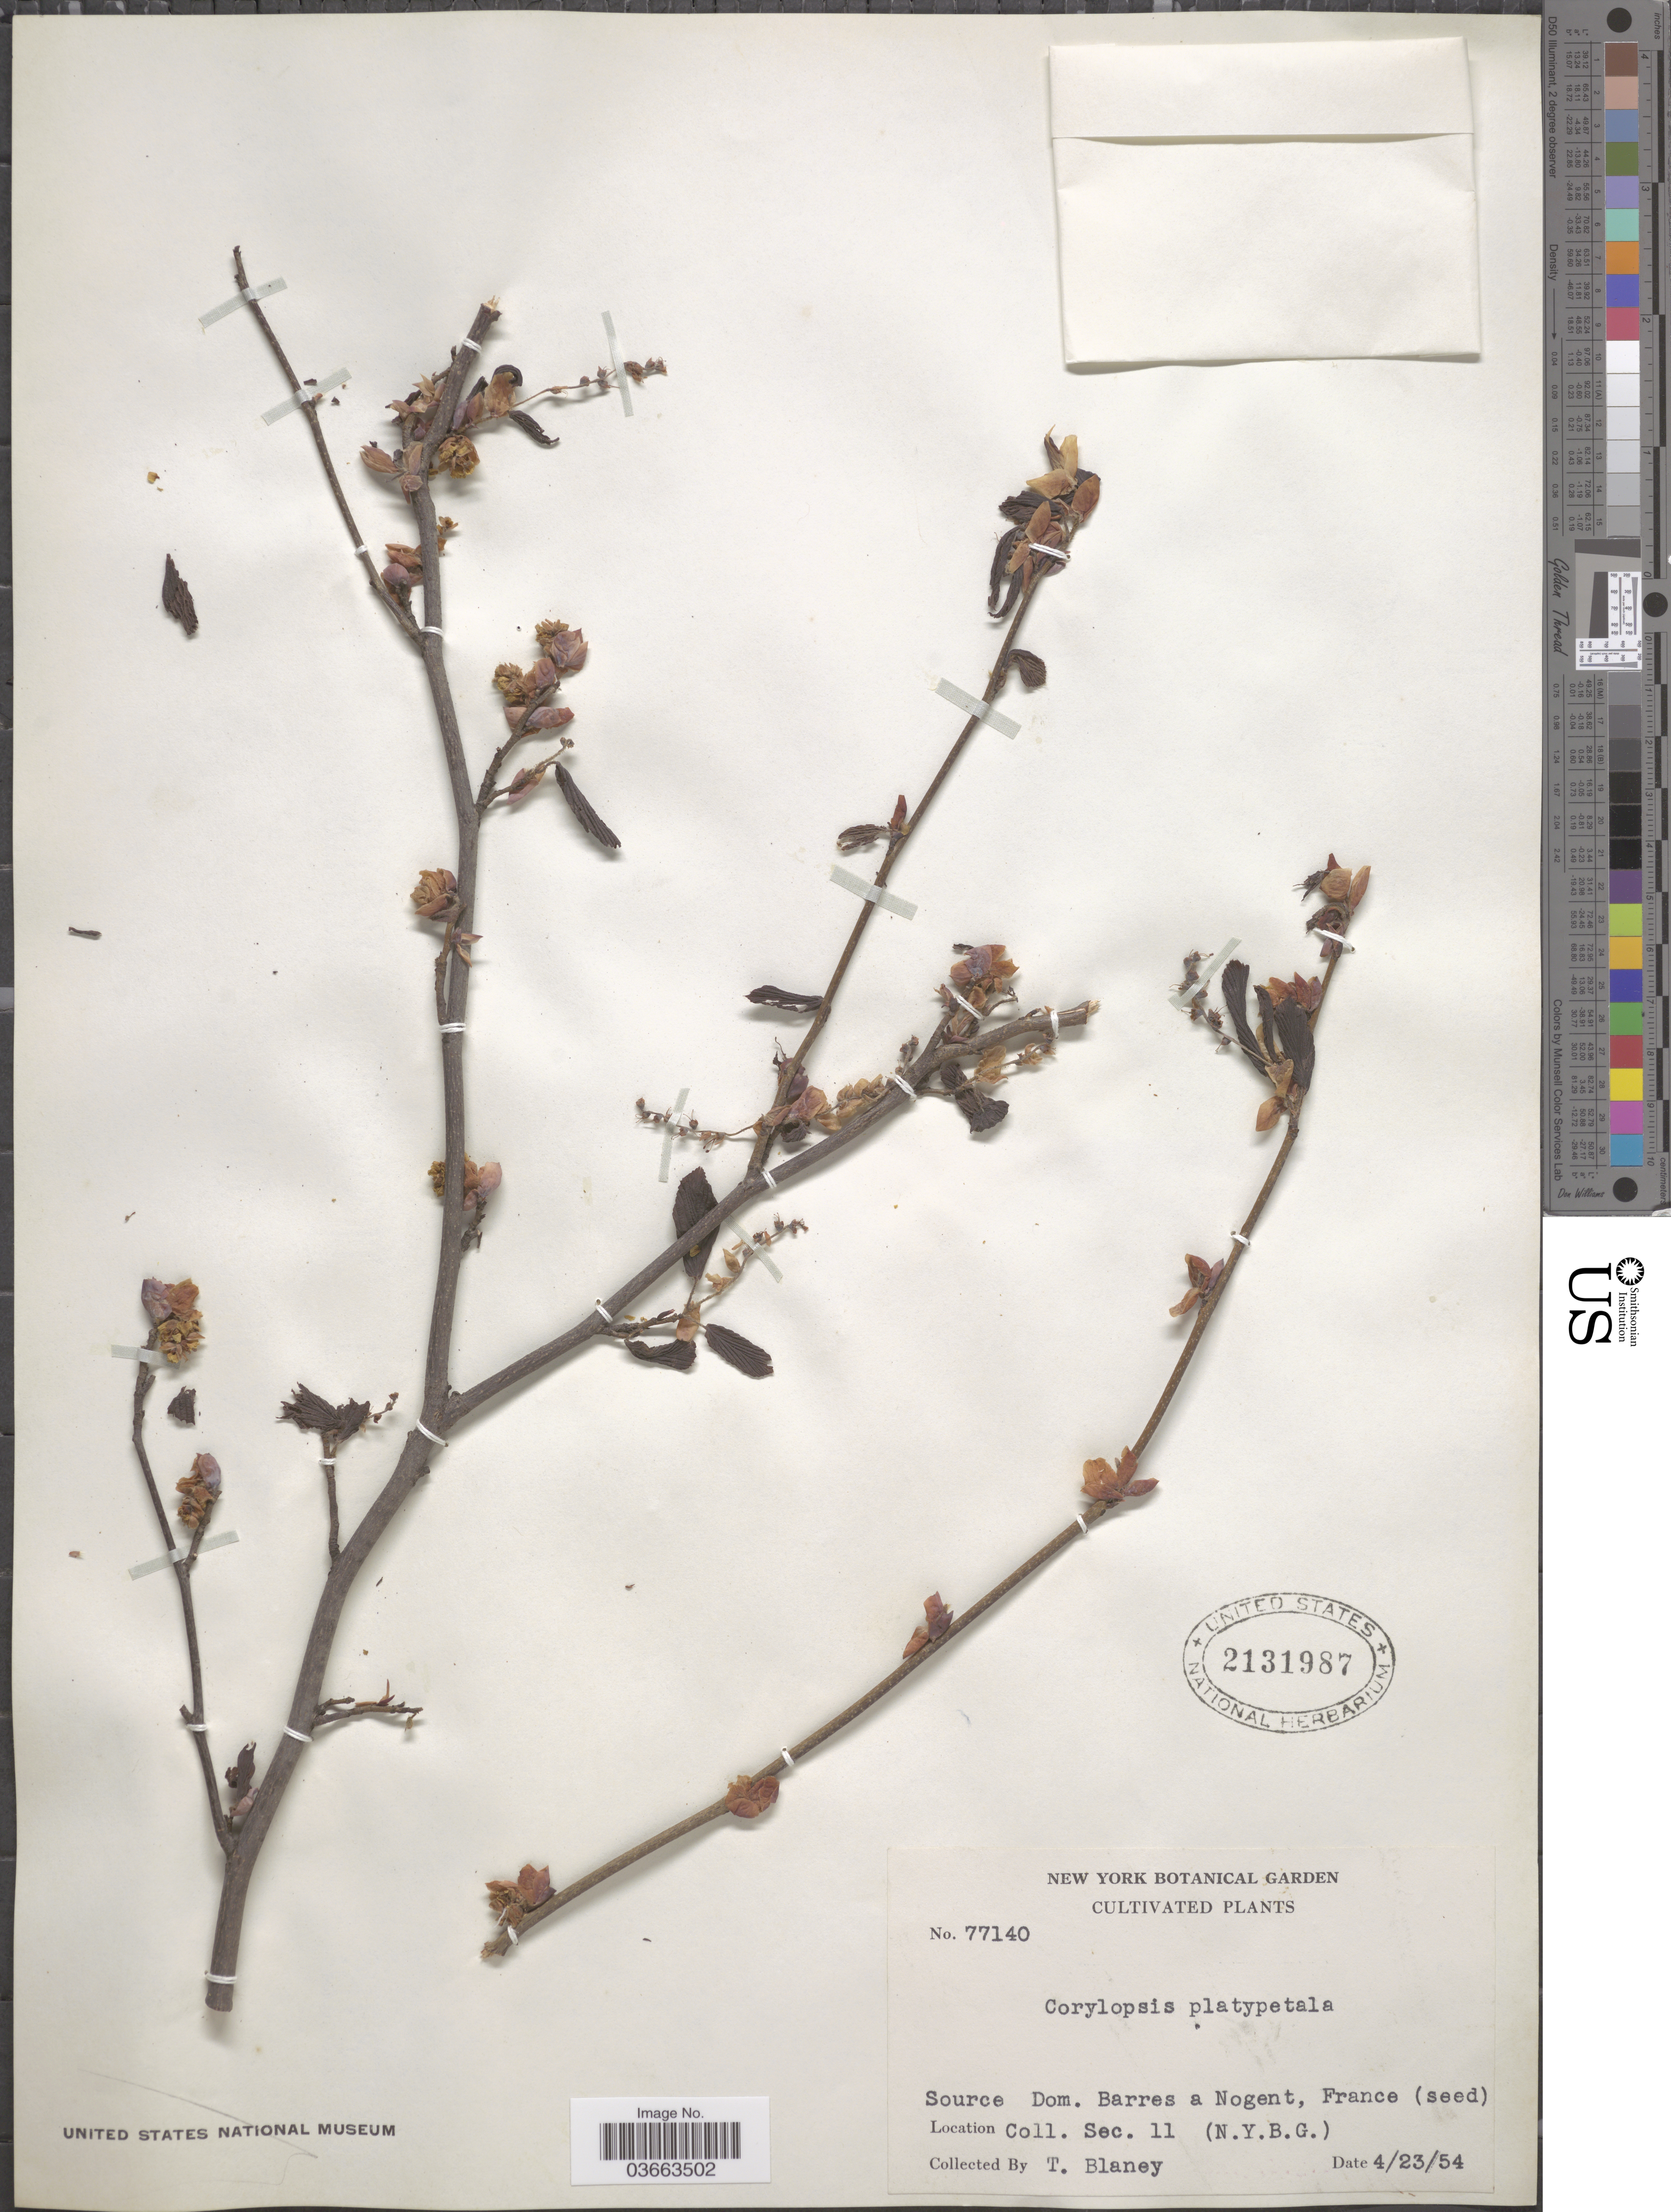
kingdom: Plantae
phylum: Tracheophyta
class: Magnoliopsida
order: Saxifragales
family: Hamamelidaceae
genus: Corylopsis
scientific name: Corylopsis platypetala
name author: Rehder & E.H. Wilson in Sarg.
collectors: T. Blaney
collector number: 77140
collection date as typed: Transcribed d/m/y: 23/4/54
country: United States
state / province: New York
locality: Sec. 11 (N. Y. B. G.).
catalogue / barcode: US 2131987